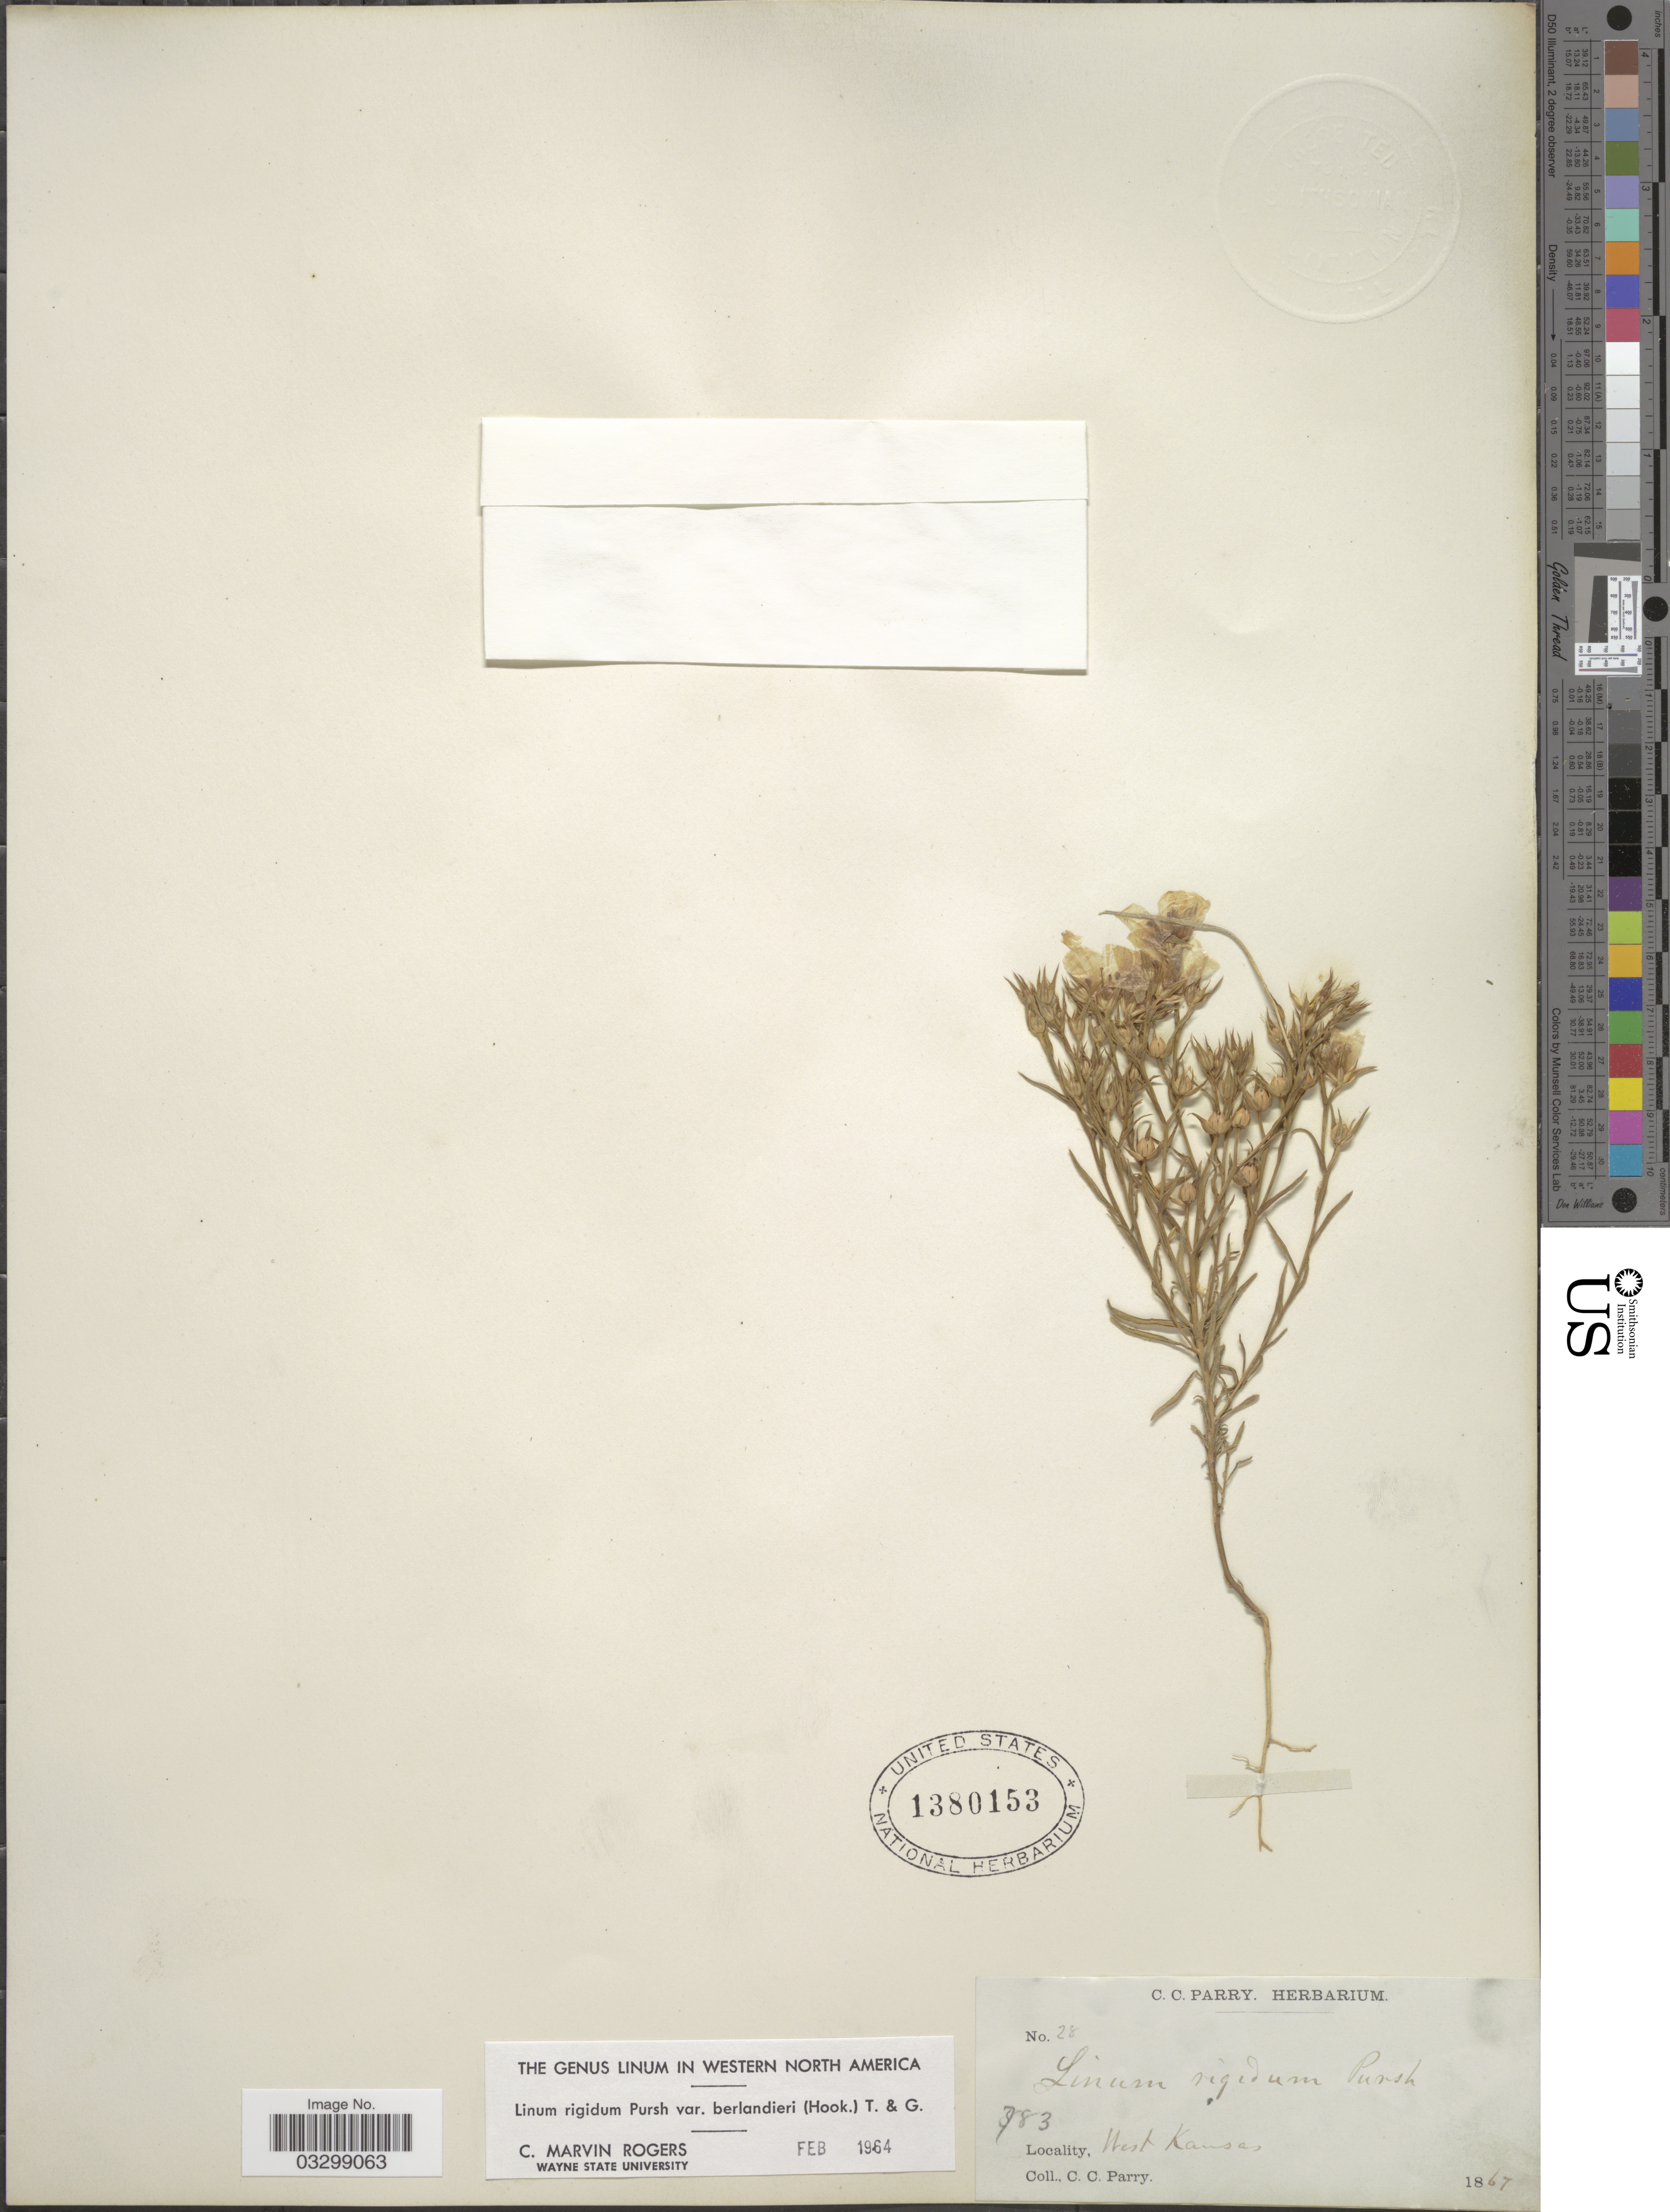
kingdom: Plantae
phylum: Tracheophyta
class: Magnoliopsida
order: Malpighiales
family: Linaceae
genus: Linum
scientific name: Linum rigidum var. berlandieri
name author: Pursh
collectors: C. C. Parry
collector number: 28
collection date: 1867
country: United States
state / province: Kansas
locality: West Kansas.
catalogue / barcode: US 1380153